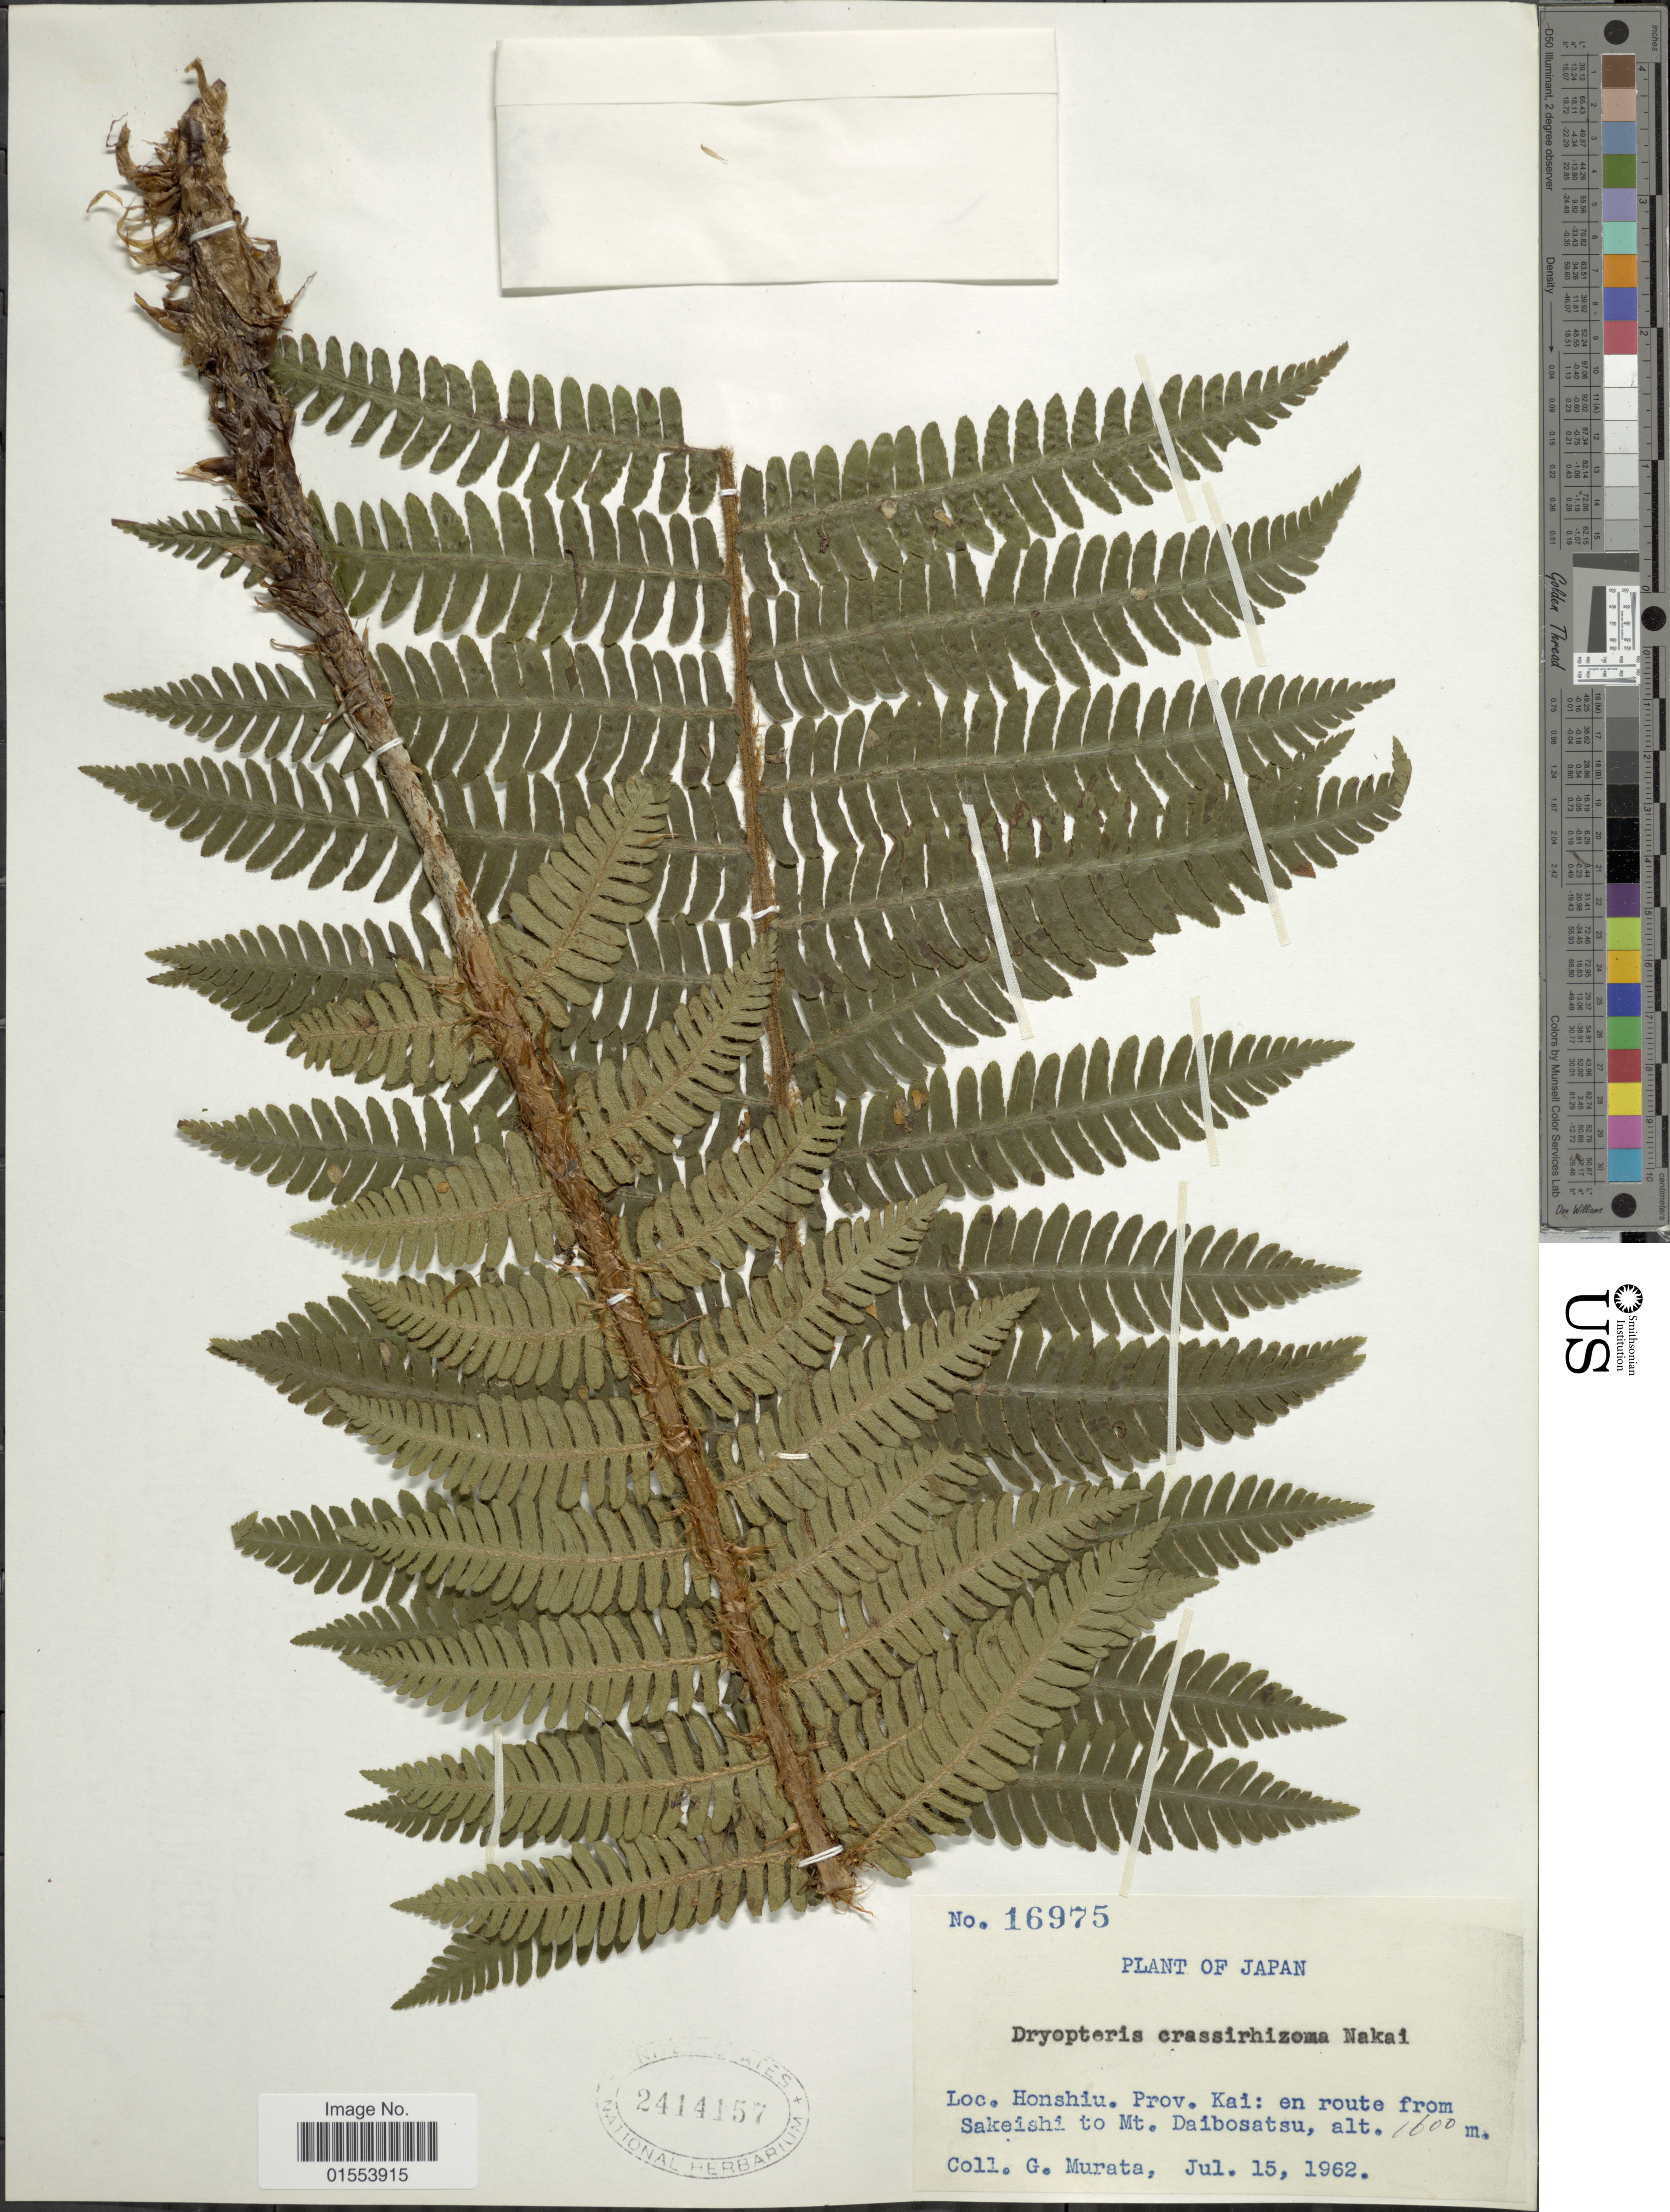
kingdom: Plantae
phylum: Tracheophyta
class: Polypodiopsida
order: Polypodiales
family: Dryopteridaceae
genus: Dryopteris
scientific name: Dryopteris crassirhizoma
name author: Nakai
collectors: G. Murata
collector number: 16975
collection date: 1962-07-15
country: Japan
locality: Honshiu. Prov. Kai: en route from Sakeishi to Mt. Daibosatsu.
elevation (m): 1600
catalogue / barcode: US 2414157